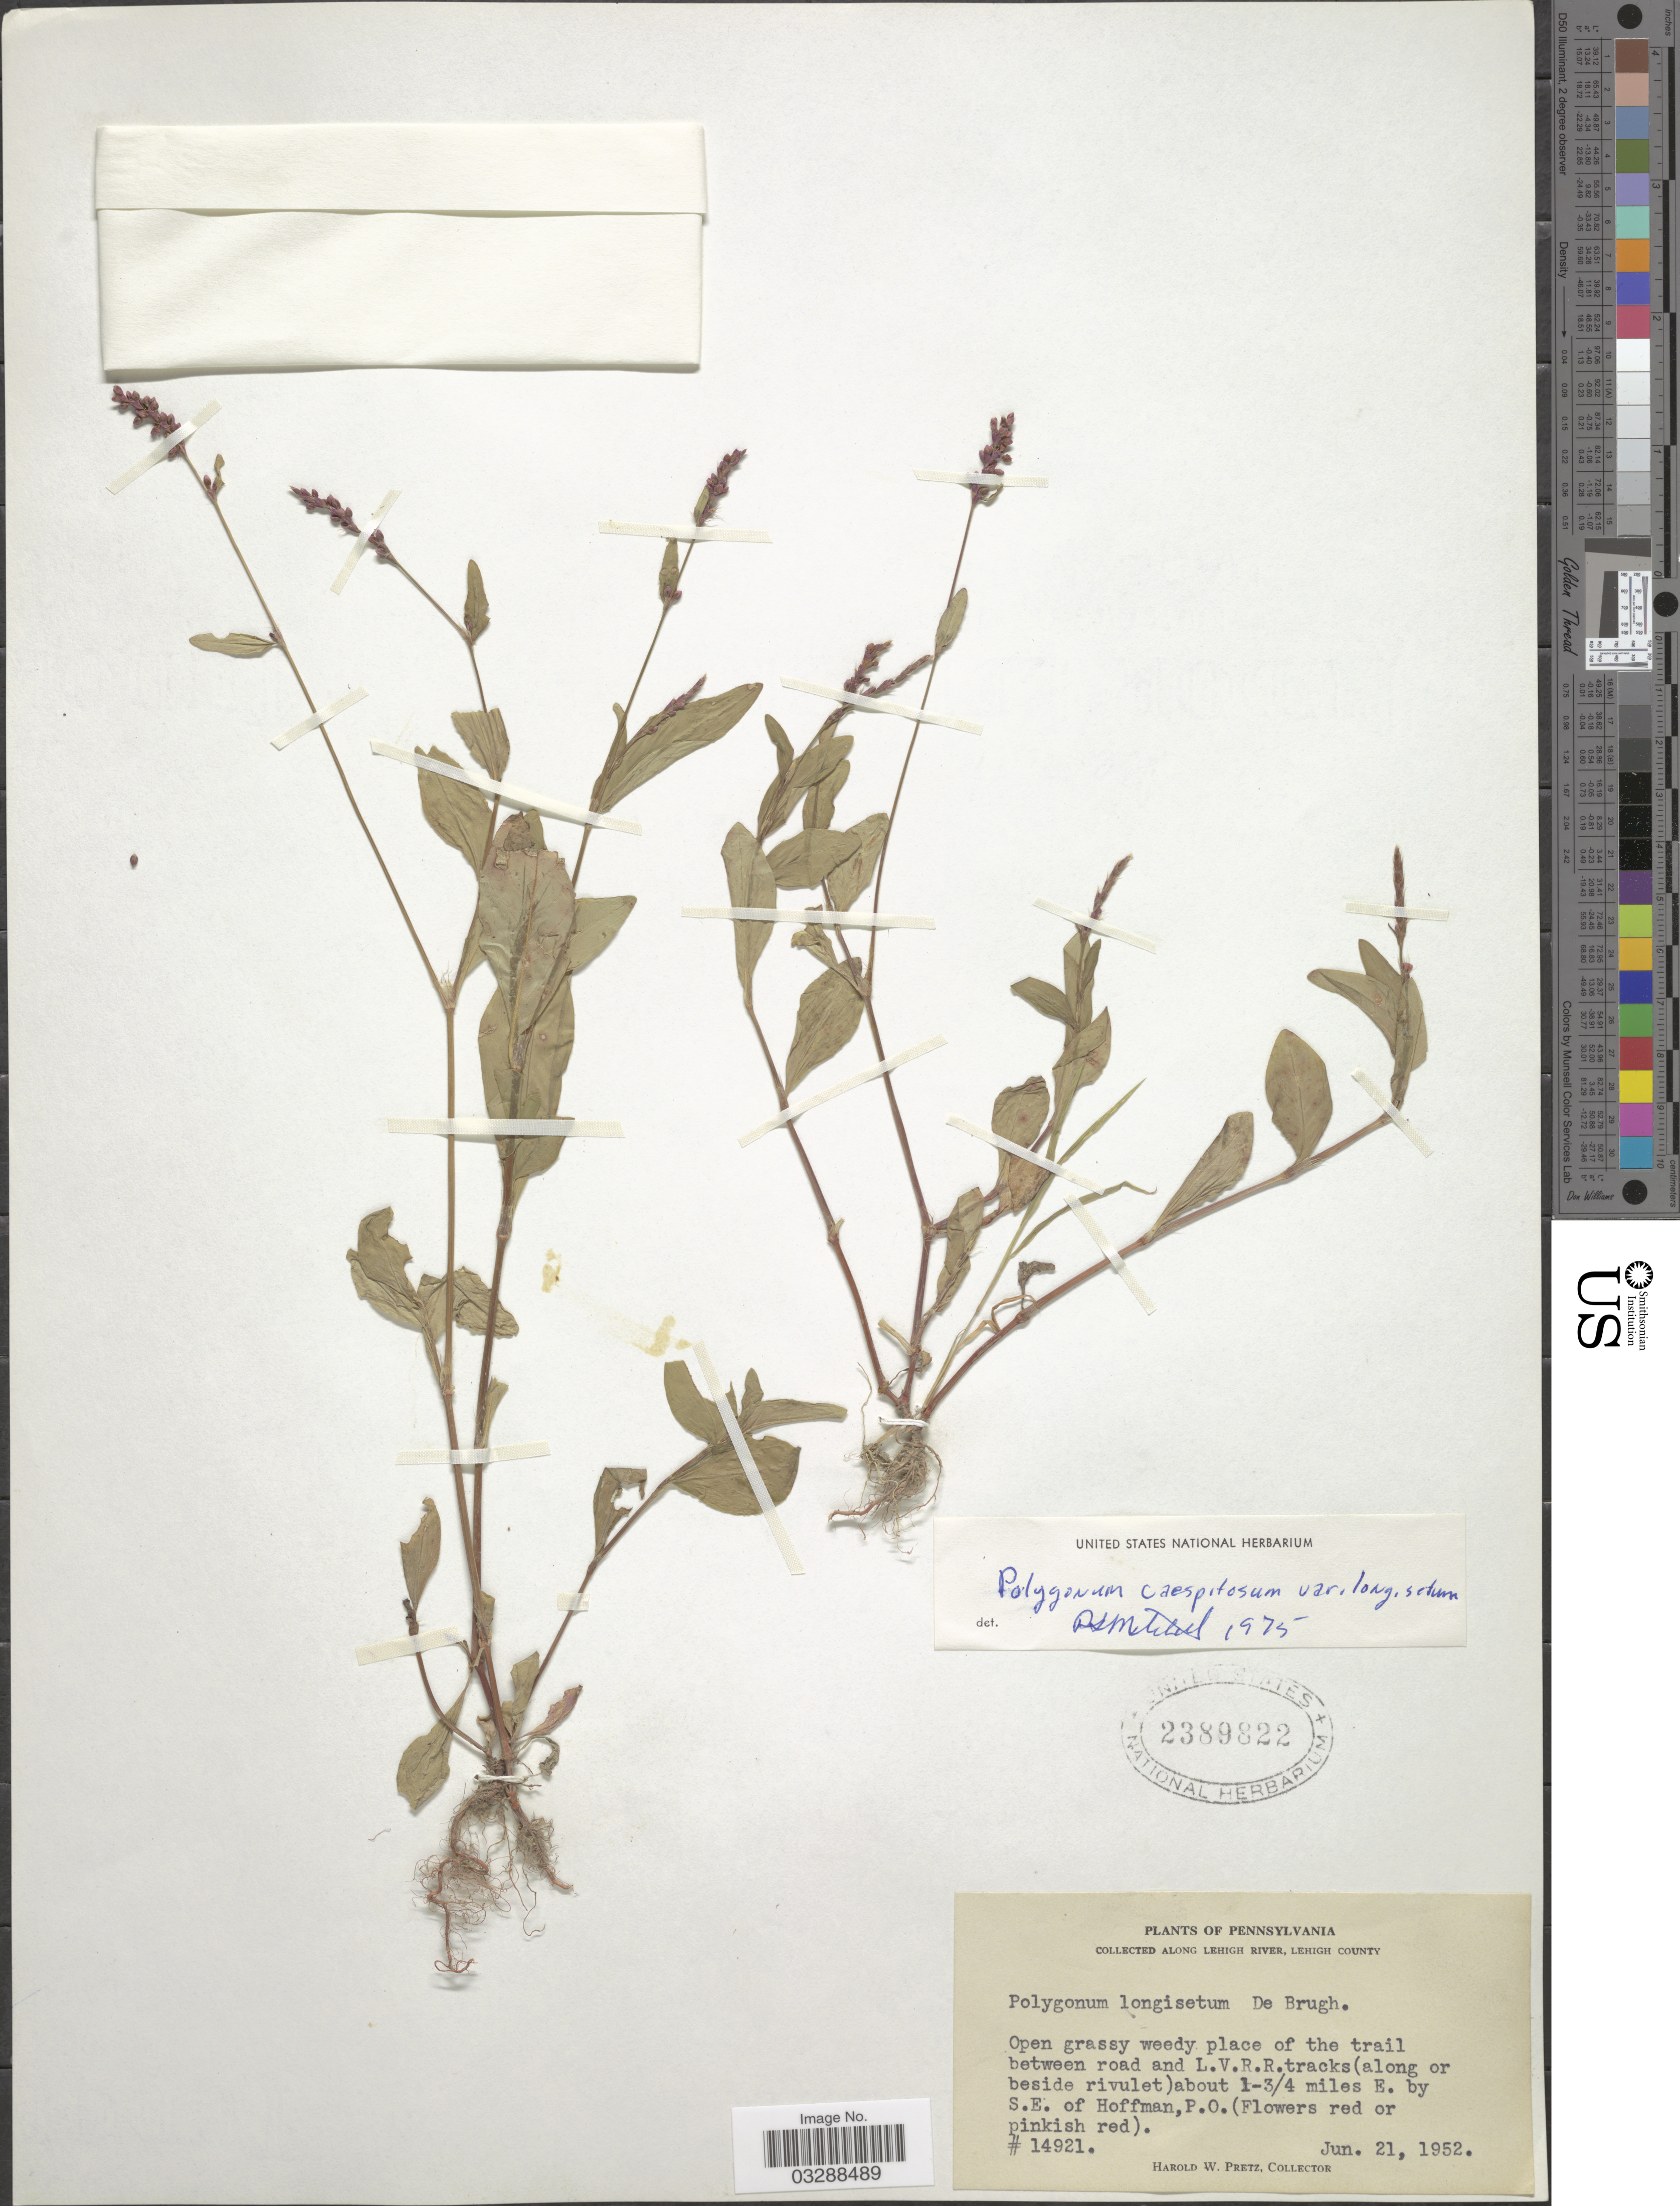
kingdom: Plantae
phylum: Tracheophyta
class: Magnoliopsida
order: Caryophyllales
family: Polygonaceae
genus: Persicaria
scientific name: Persicaria longiseta (Bruijn) Kitag.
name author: (Bruijn &) Kitag.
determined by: Atha, D. E.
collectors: H. W. Pretz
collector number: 14921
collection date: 1952-06-21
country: United States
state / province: Pennsylvania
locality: Lehigh River, Lehigh County. Open grassy weedy place of the trail between road and L.V.R.R. tracks (along or beside rivulet) about 1-¾ miles E. by S.E. of Hoffman, P.O.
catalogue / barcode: US 2389822